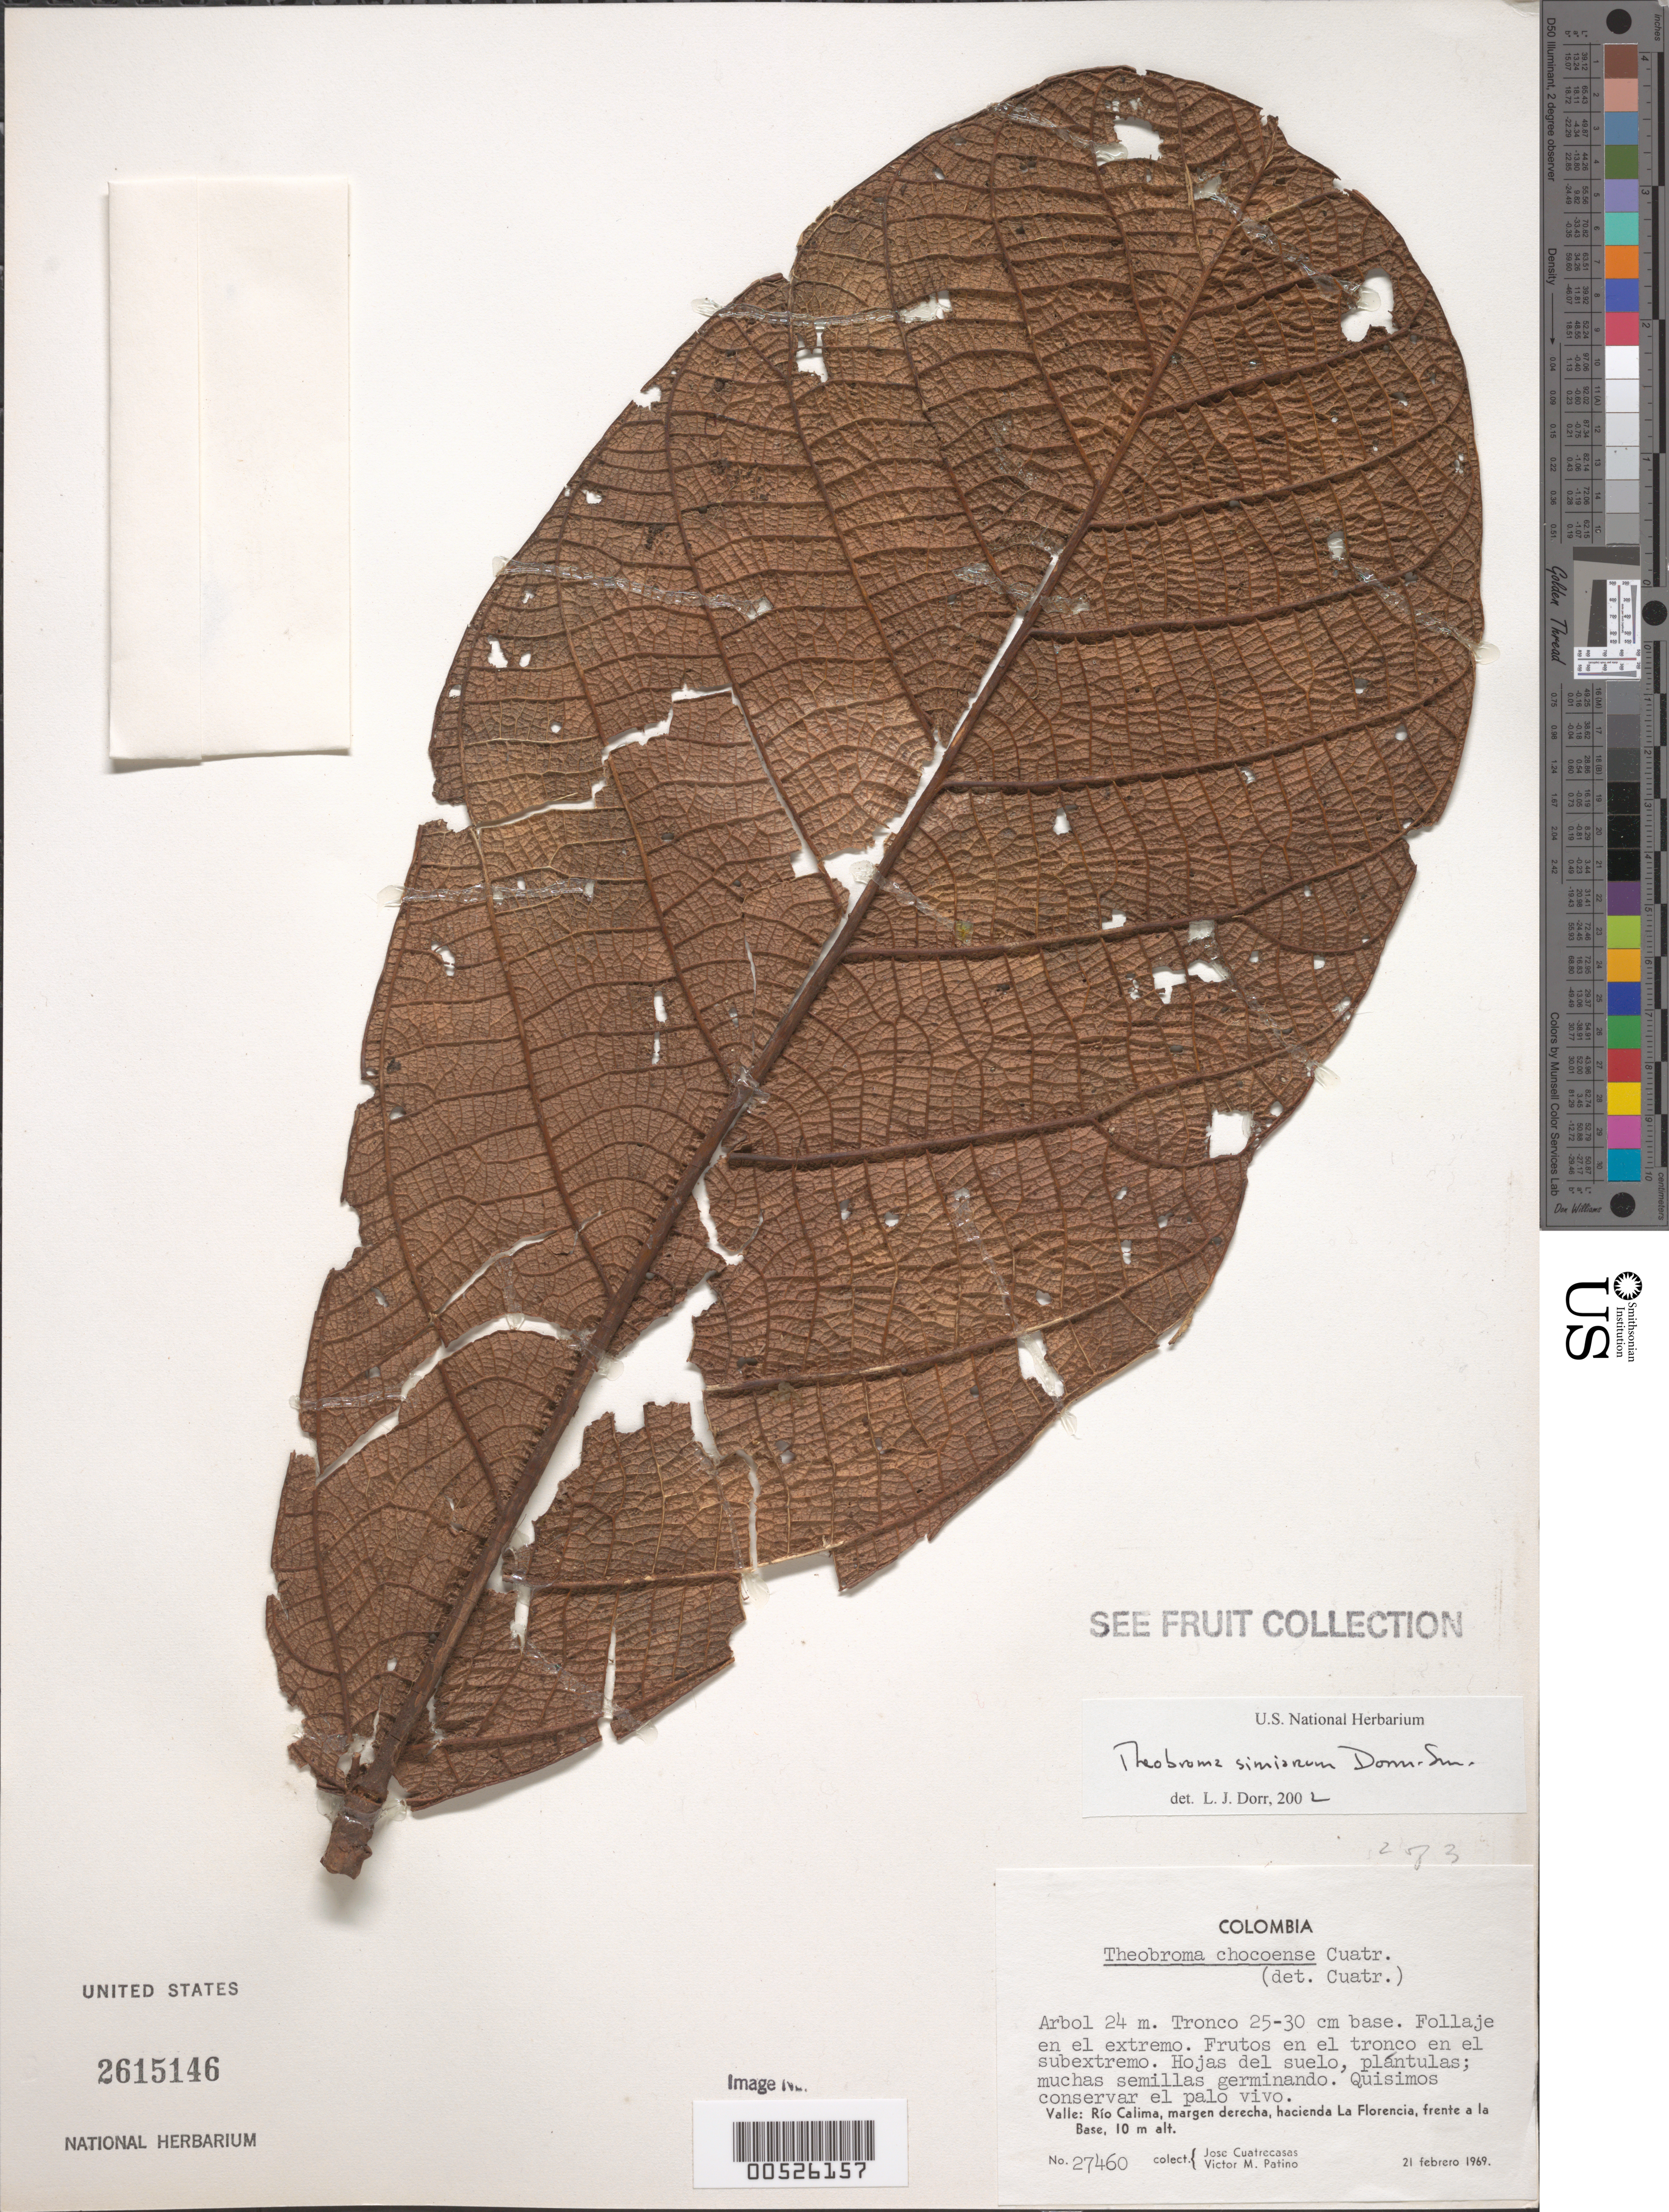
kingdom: Plantae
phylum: Tracheophyta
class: Magnoliopsida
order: Malvales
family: Malvaceae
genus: Theobroma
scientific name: Theobroma simiarum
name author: Donn. Sm.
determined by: Dorr, L. J., (BOT), Smithsonian Institution - National Museum of Natural History (UNITED STATES)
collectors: J. Cuatrecasas & V. Patino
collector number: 27460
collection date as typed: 21 Feb 1969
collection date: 1969-02-21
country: Colombia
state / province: Valle del Cauca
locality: Río Calima, Margen Derecha, Hacienda La Florencia, frente a la Base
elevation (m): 10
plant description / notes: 2 of 3 1 of 3: USNH 2615147; BC 00526156 3 of 3: USNH 2615145; BC 00526158; SEE FRUIT COLLECTION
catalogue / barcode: US 2615146